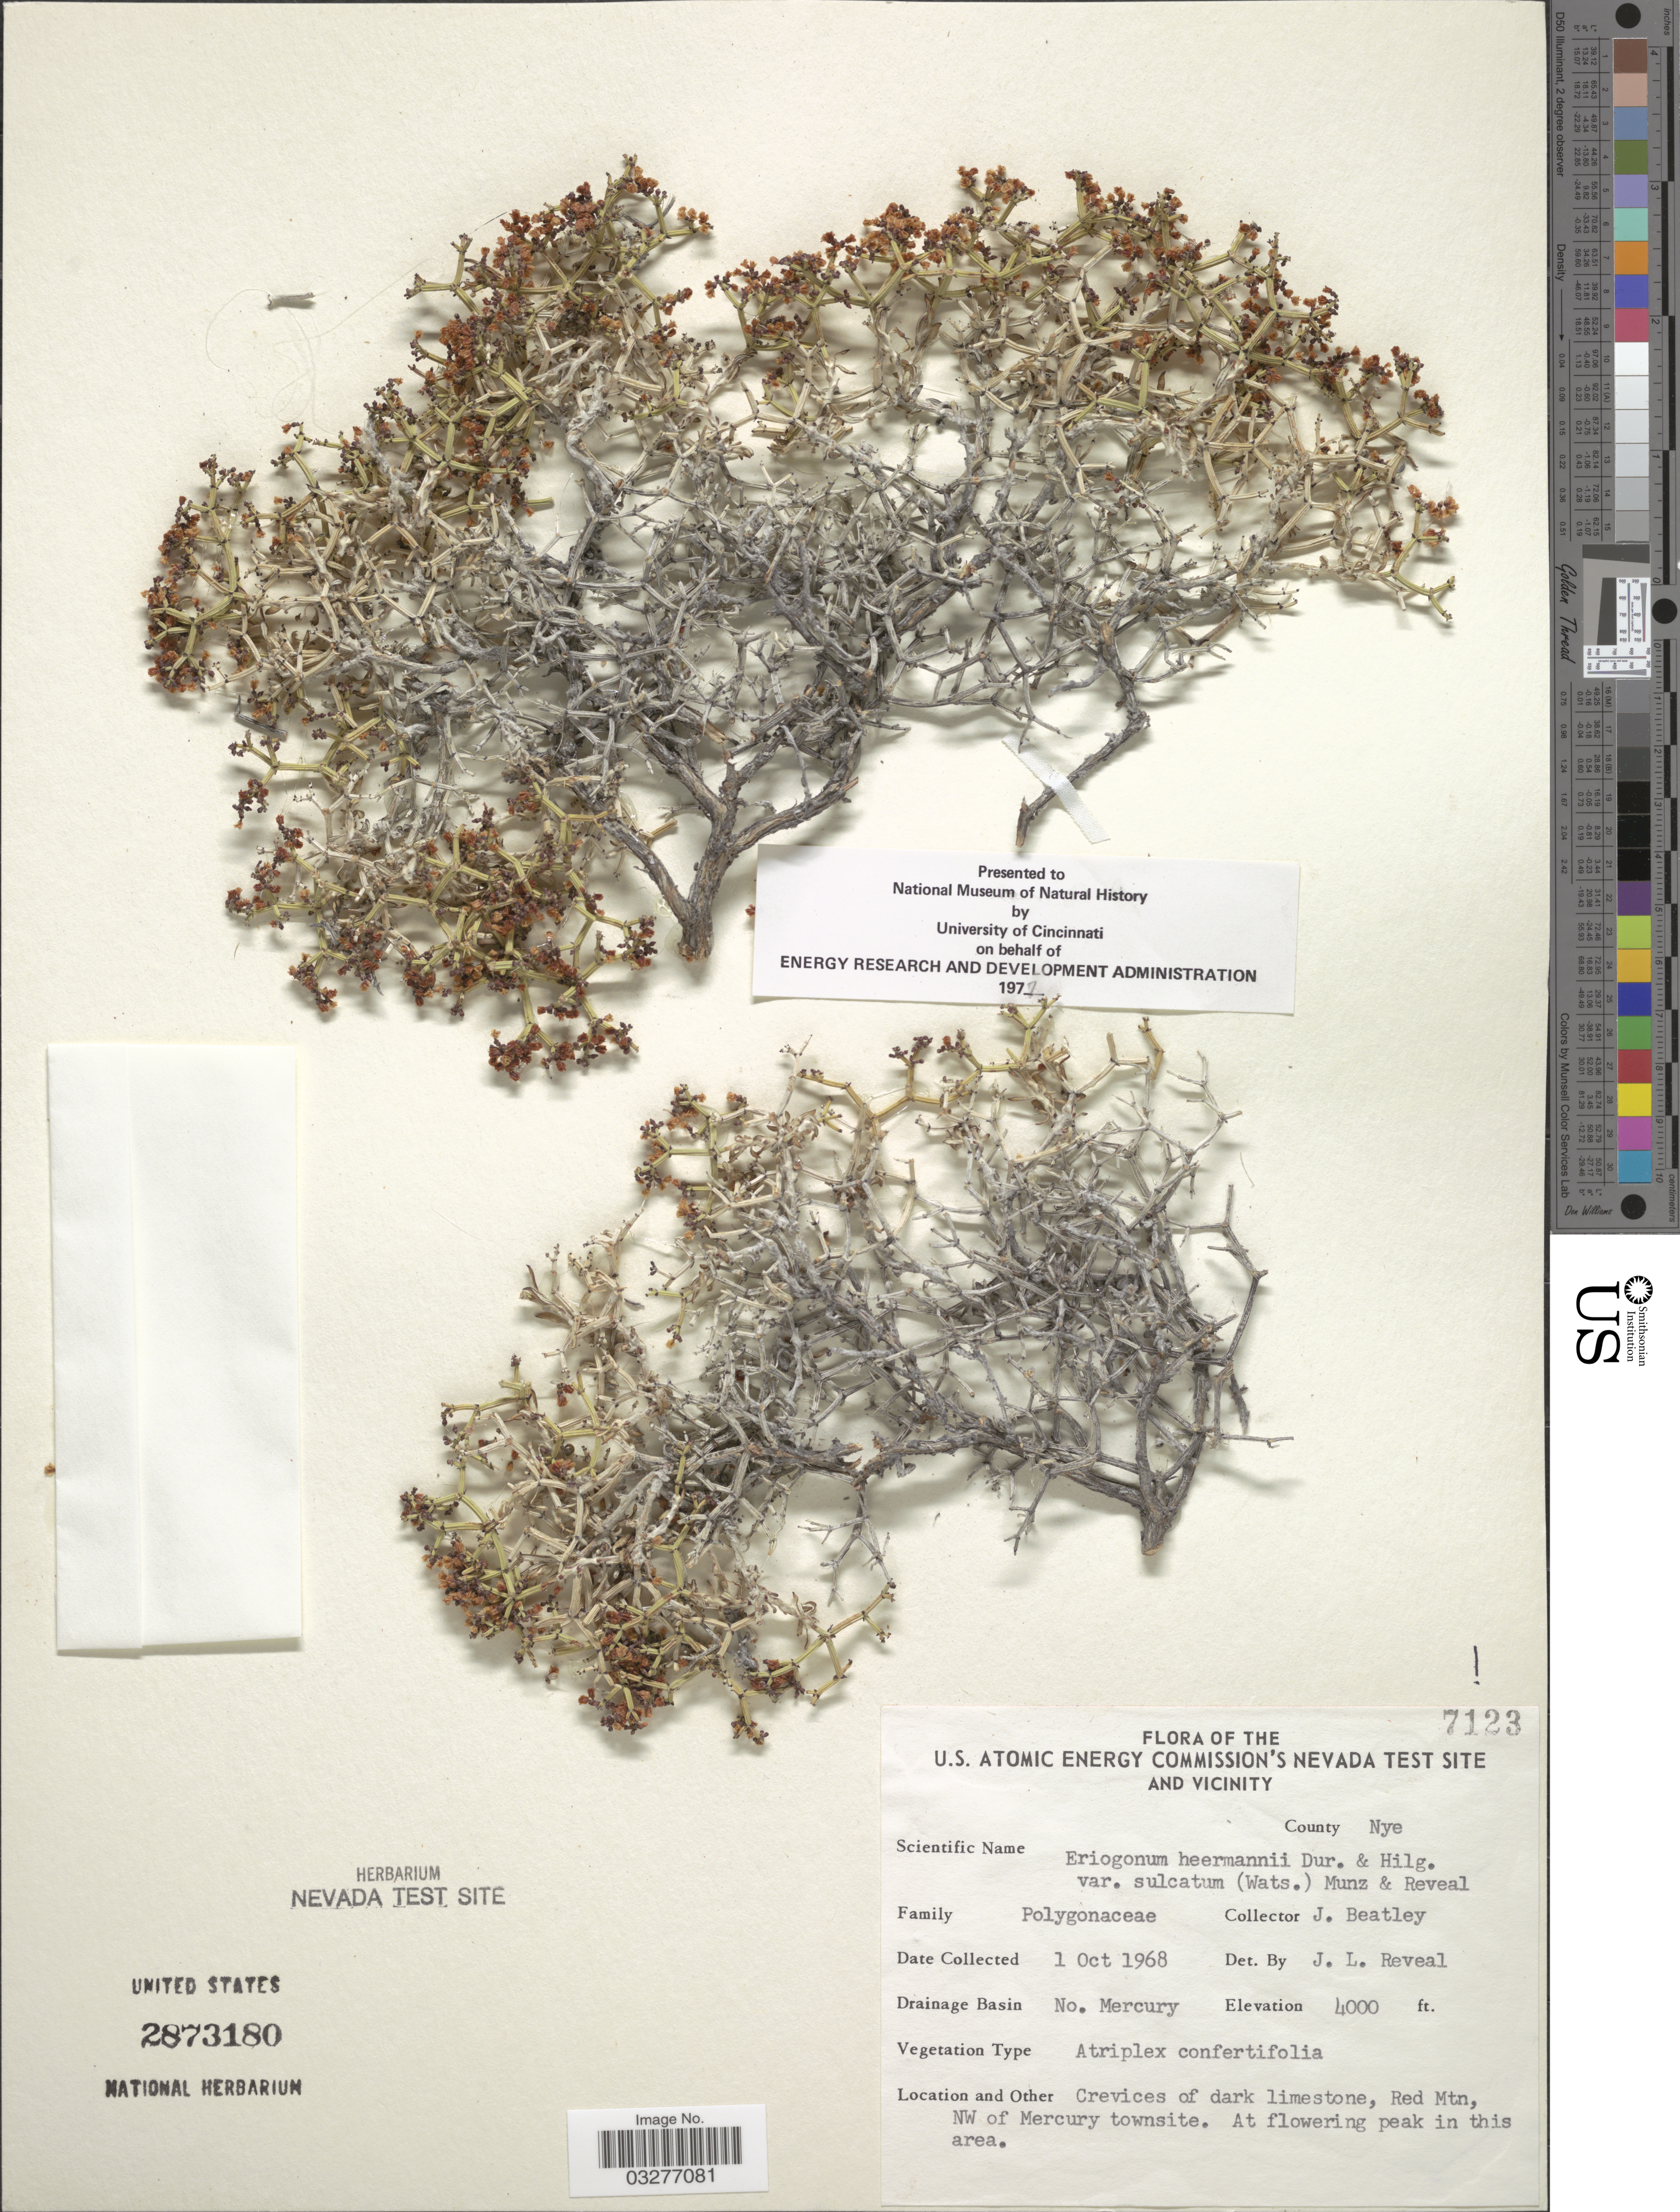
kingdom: Plantae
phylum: Tracheophyta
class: Magnoliopsida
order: Caryophyllales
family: Polygonaceae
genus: Eriogonum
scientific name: Eriogonum heermannii var. sulcatum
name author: (S. Watson) Munz & Reveal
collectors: J. C. Beatley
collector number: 7123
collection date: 1968-10-01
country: United States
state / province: Nevada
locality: U.S. Atomic Energy Commission's Nevada Test Site and Vicinity. County Nye. Drainage Basin No. Mercury. Red Mtn, NW of Mercury townsite.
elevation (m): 1219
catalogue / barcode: US 2873180